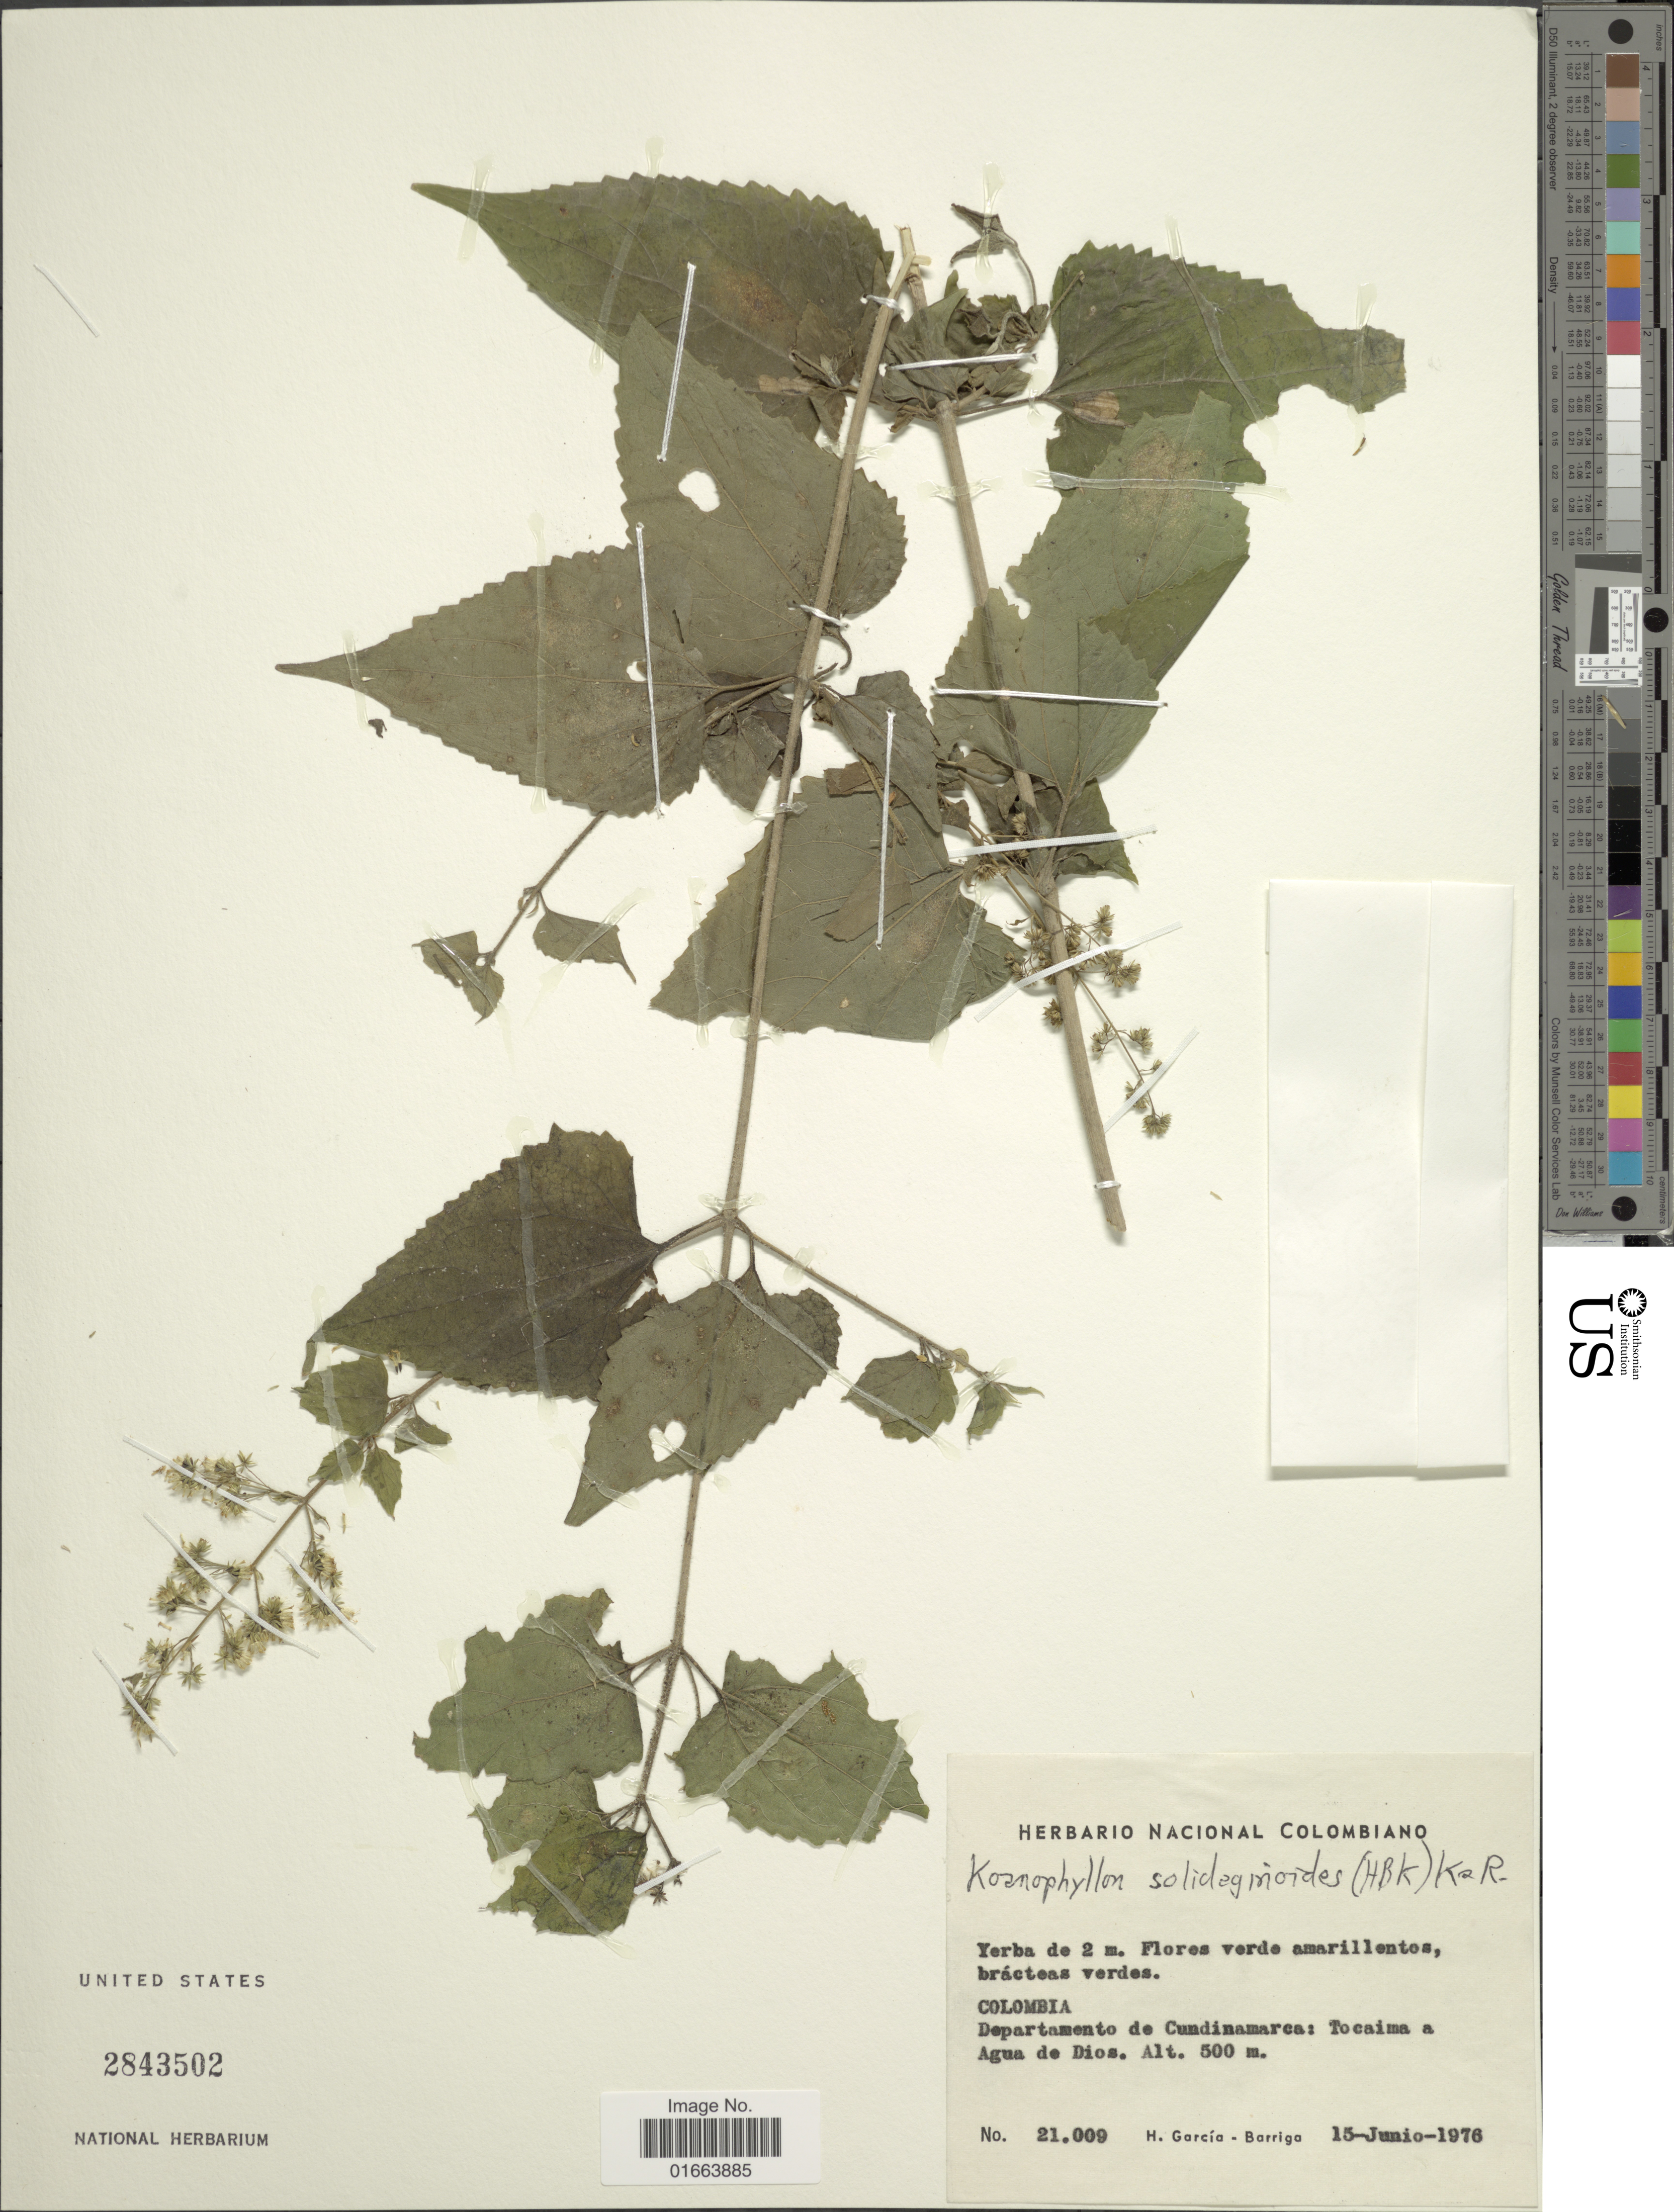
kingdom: Plantae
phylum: Tracheophyta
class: Magnoliopsida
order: Asterales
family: Asteraceae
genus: Koanophyllon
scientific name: Koanophyllon solidaginoides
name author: (Kunth) R.M. King & H. Rob.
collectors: H. García Barriga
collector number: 21009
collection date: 1976-06-15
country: Colombia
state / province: Cundinamarca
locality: Tocaima a Agua de Dios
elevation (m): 500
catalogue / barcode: US 2843502